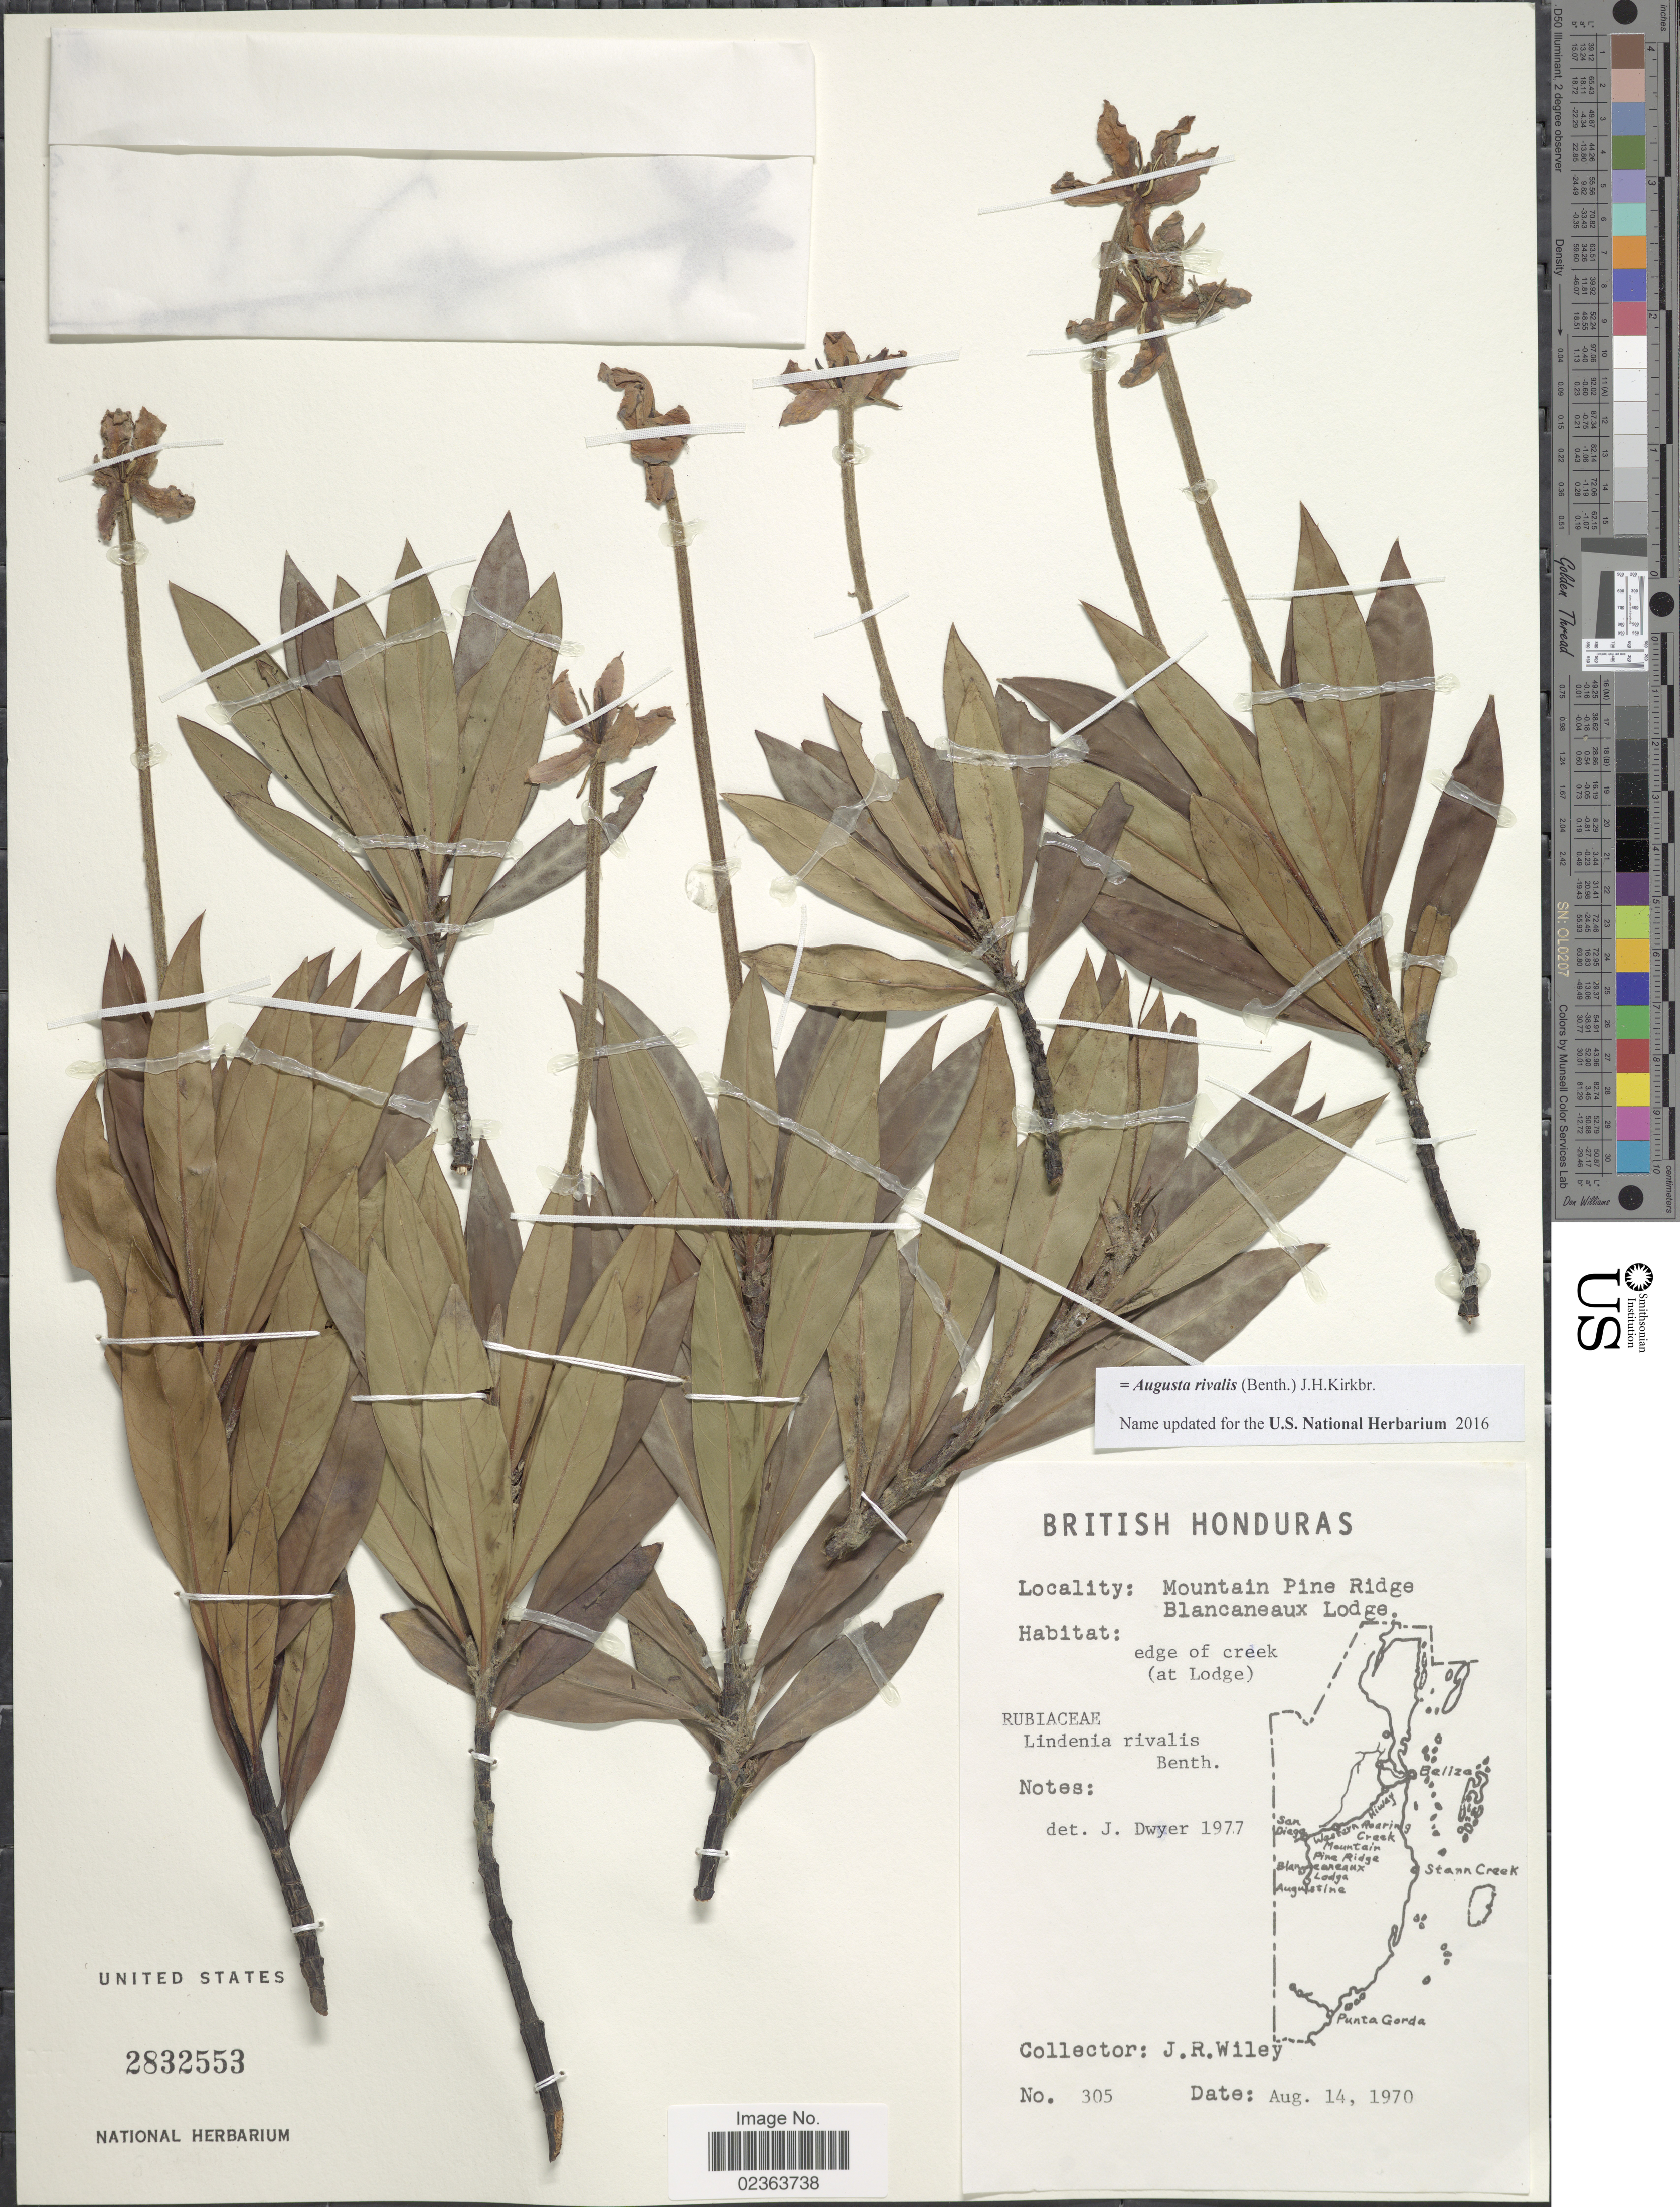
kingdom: Plantae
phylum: Tracheophyta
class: Magnoliopsida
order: Gentianales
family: Rubiaceae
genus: Augusta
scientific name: Augusta rivalis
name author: (Benth.) J.H. Kirkbr.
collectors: J. Wiley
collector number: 305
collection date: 1970-08-14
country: Belize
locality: British Honduras, Mountain Pine Ridge, Blancaneuax Lodge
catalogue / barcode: US 2832553